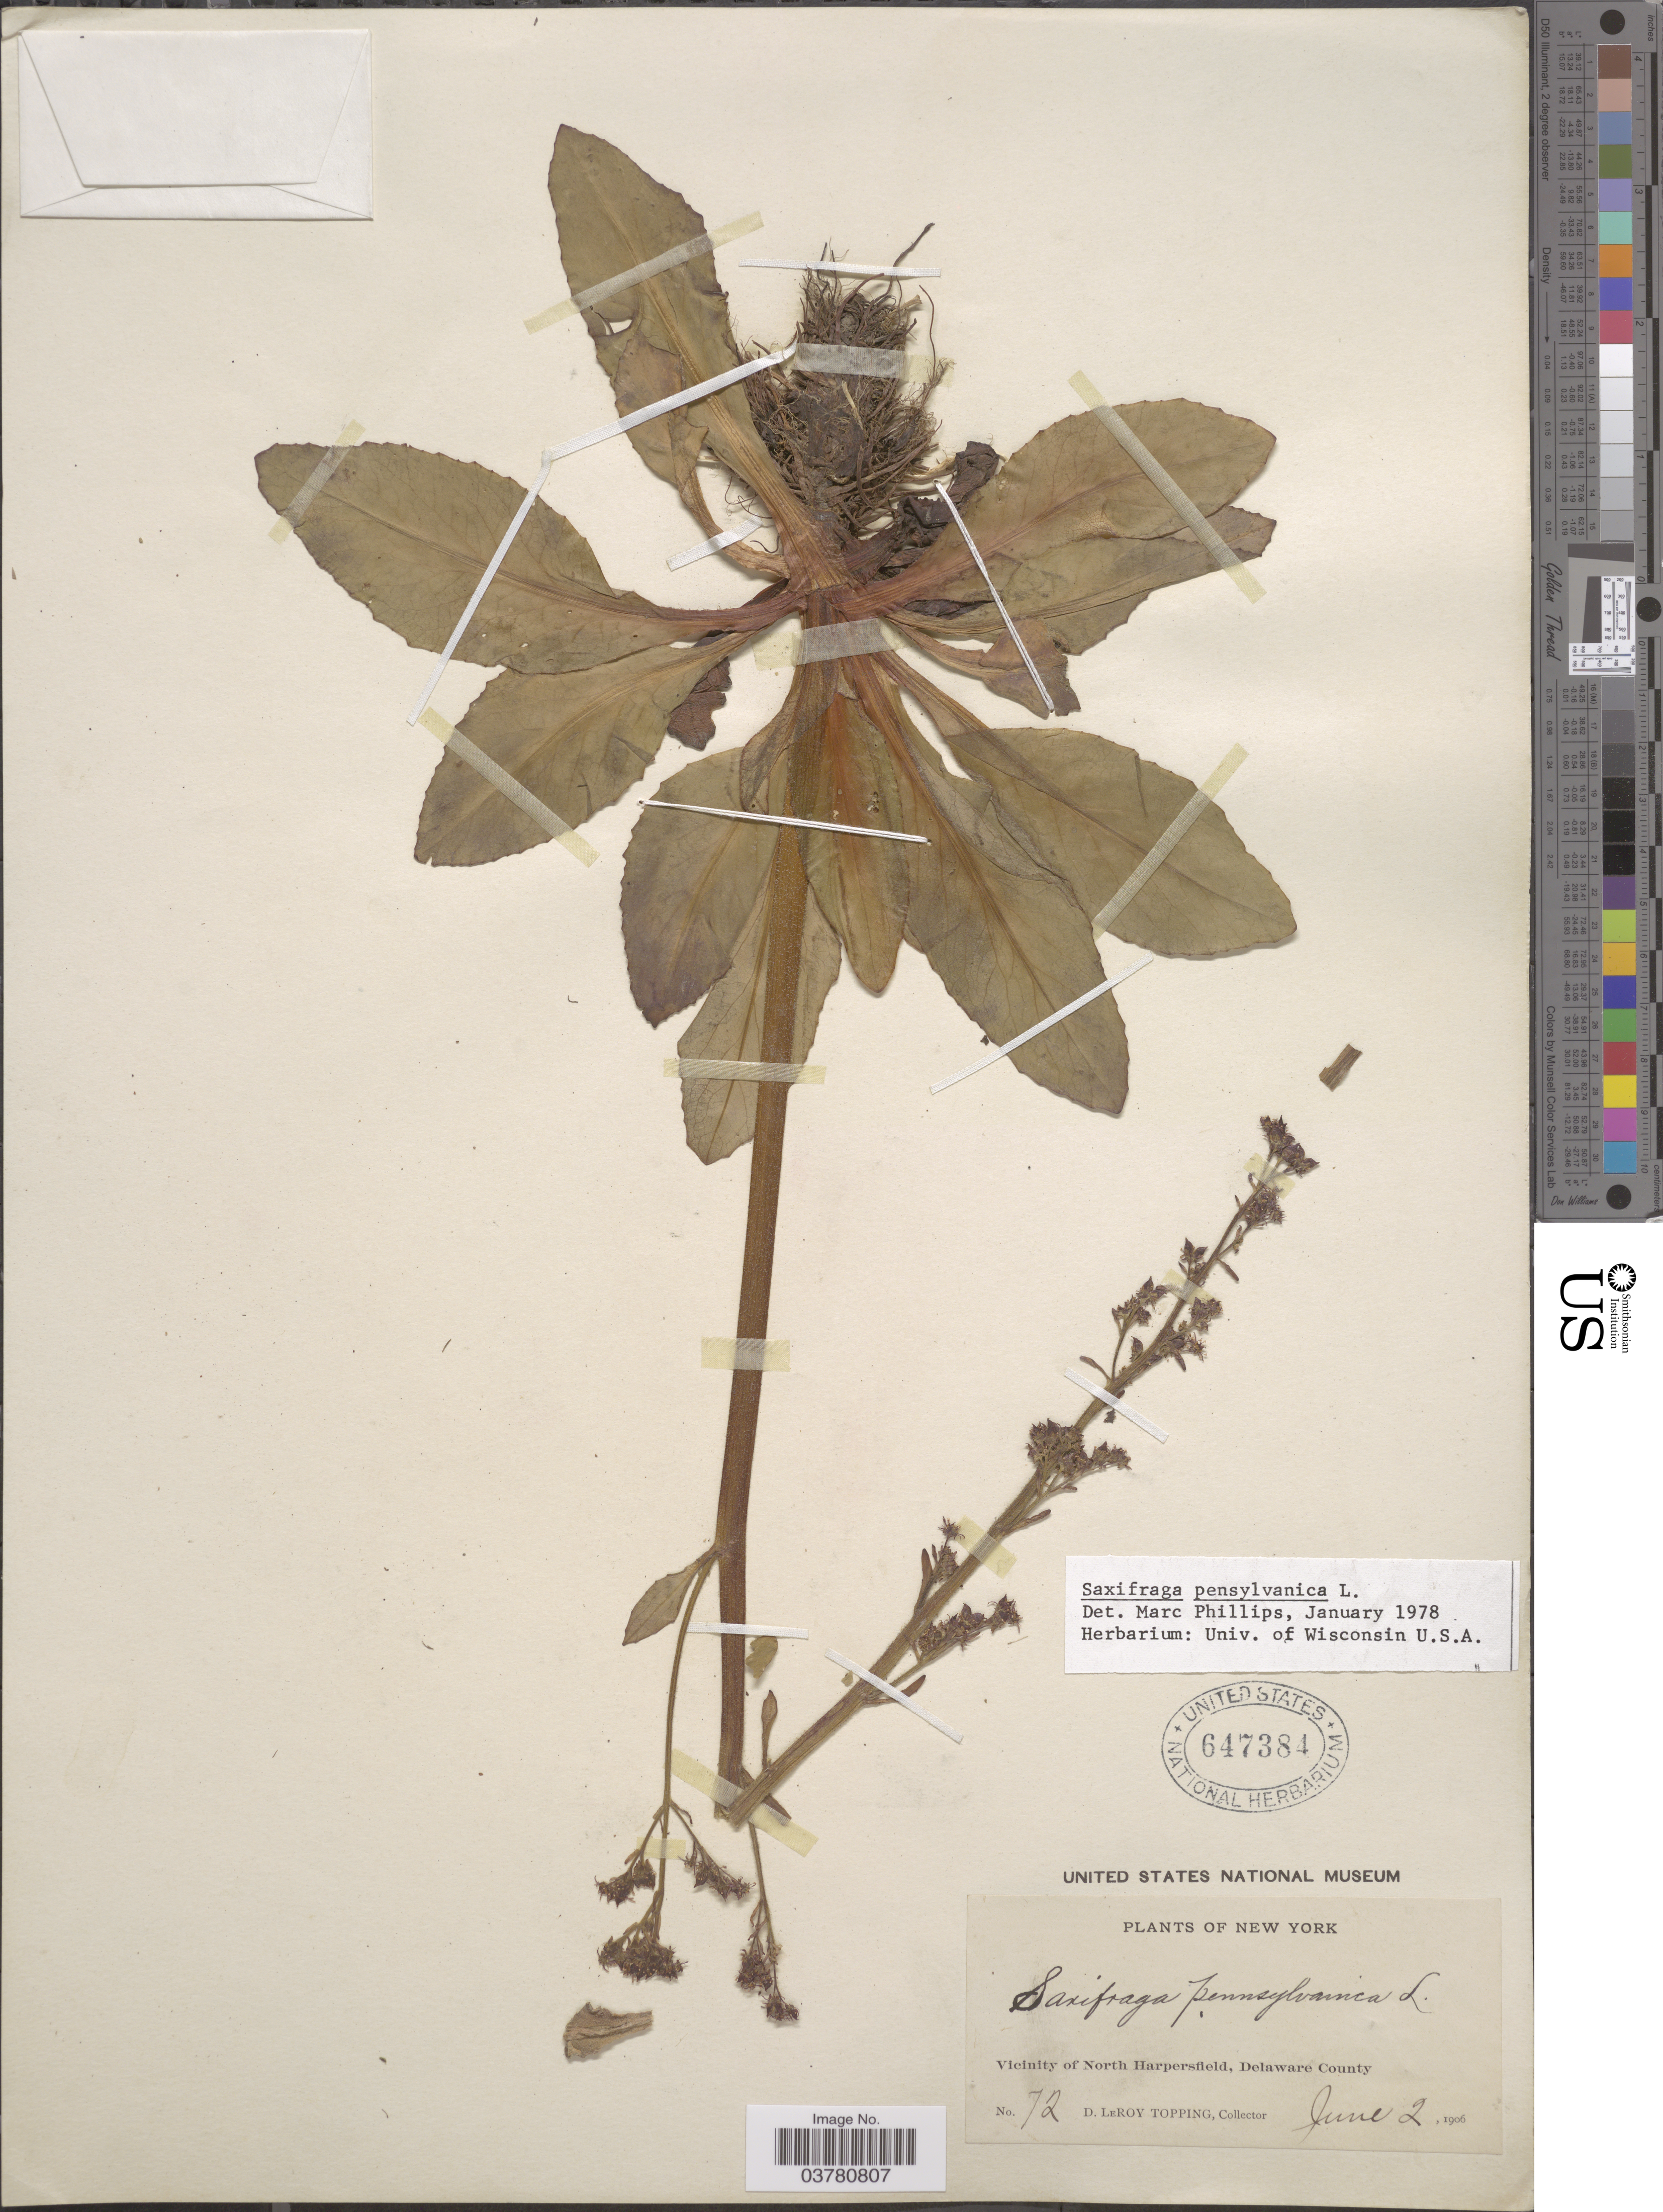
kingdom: Plantae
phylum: Tracheophyta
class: Magnoliopsida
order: Saxifragales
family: Saxifragaceae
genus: Saxifraga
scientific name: Saxifraga pensylvanica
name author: L.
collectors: D. L. Topping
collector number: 72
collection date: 1906-06-02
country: United States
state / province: New York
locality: Vicinity of North Harpersfield, Delaware County.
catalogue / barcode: US 647384